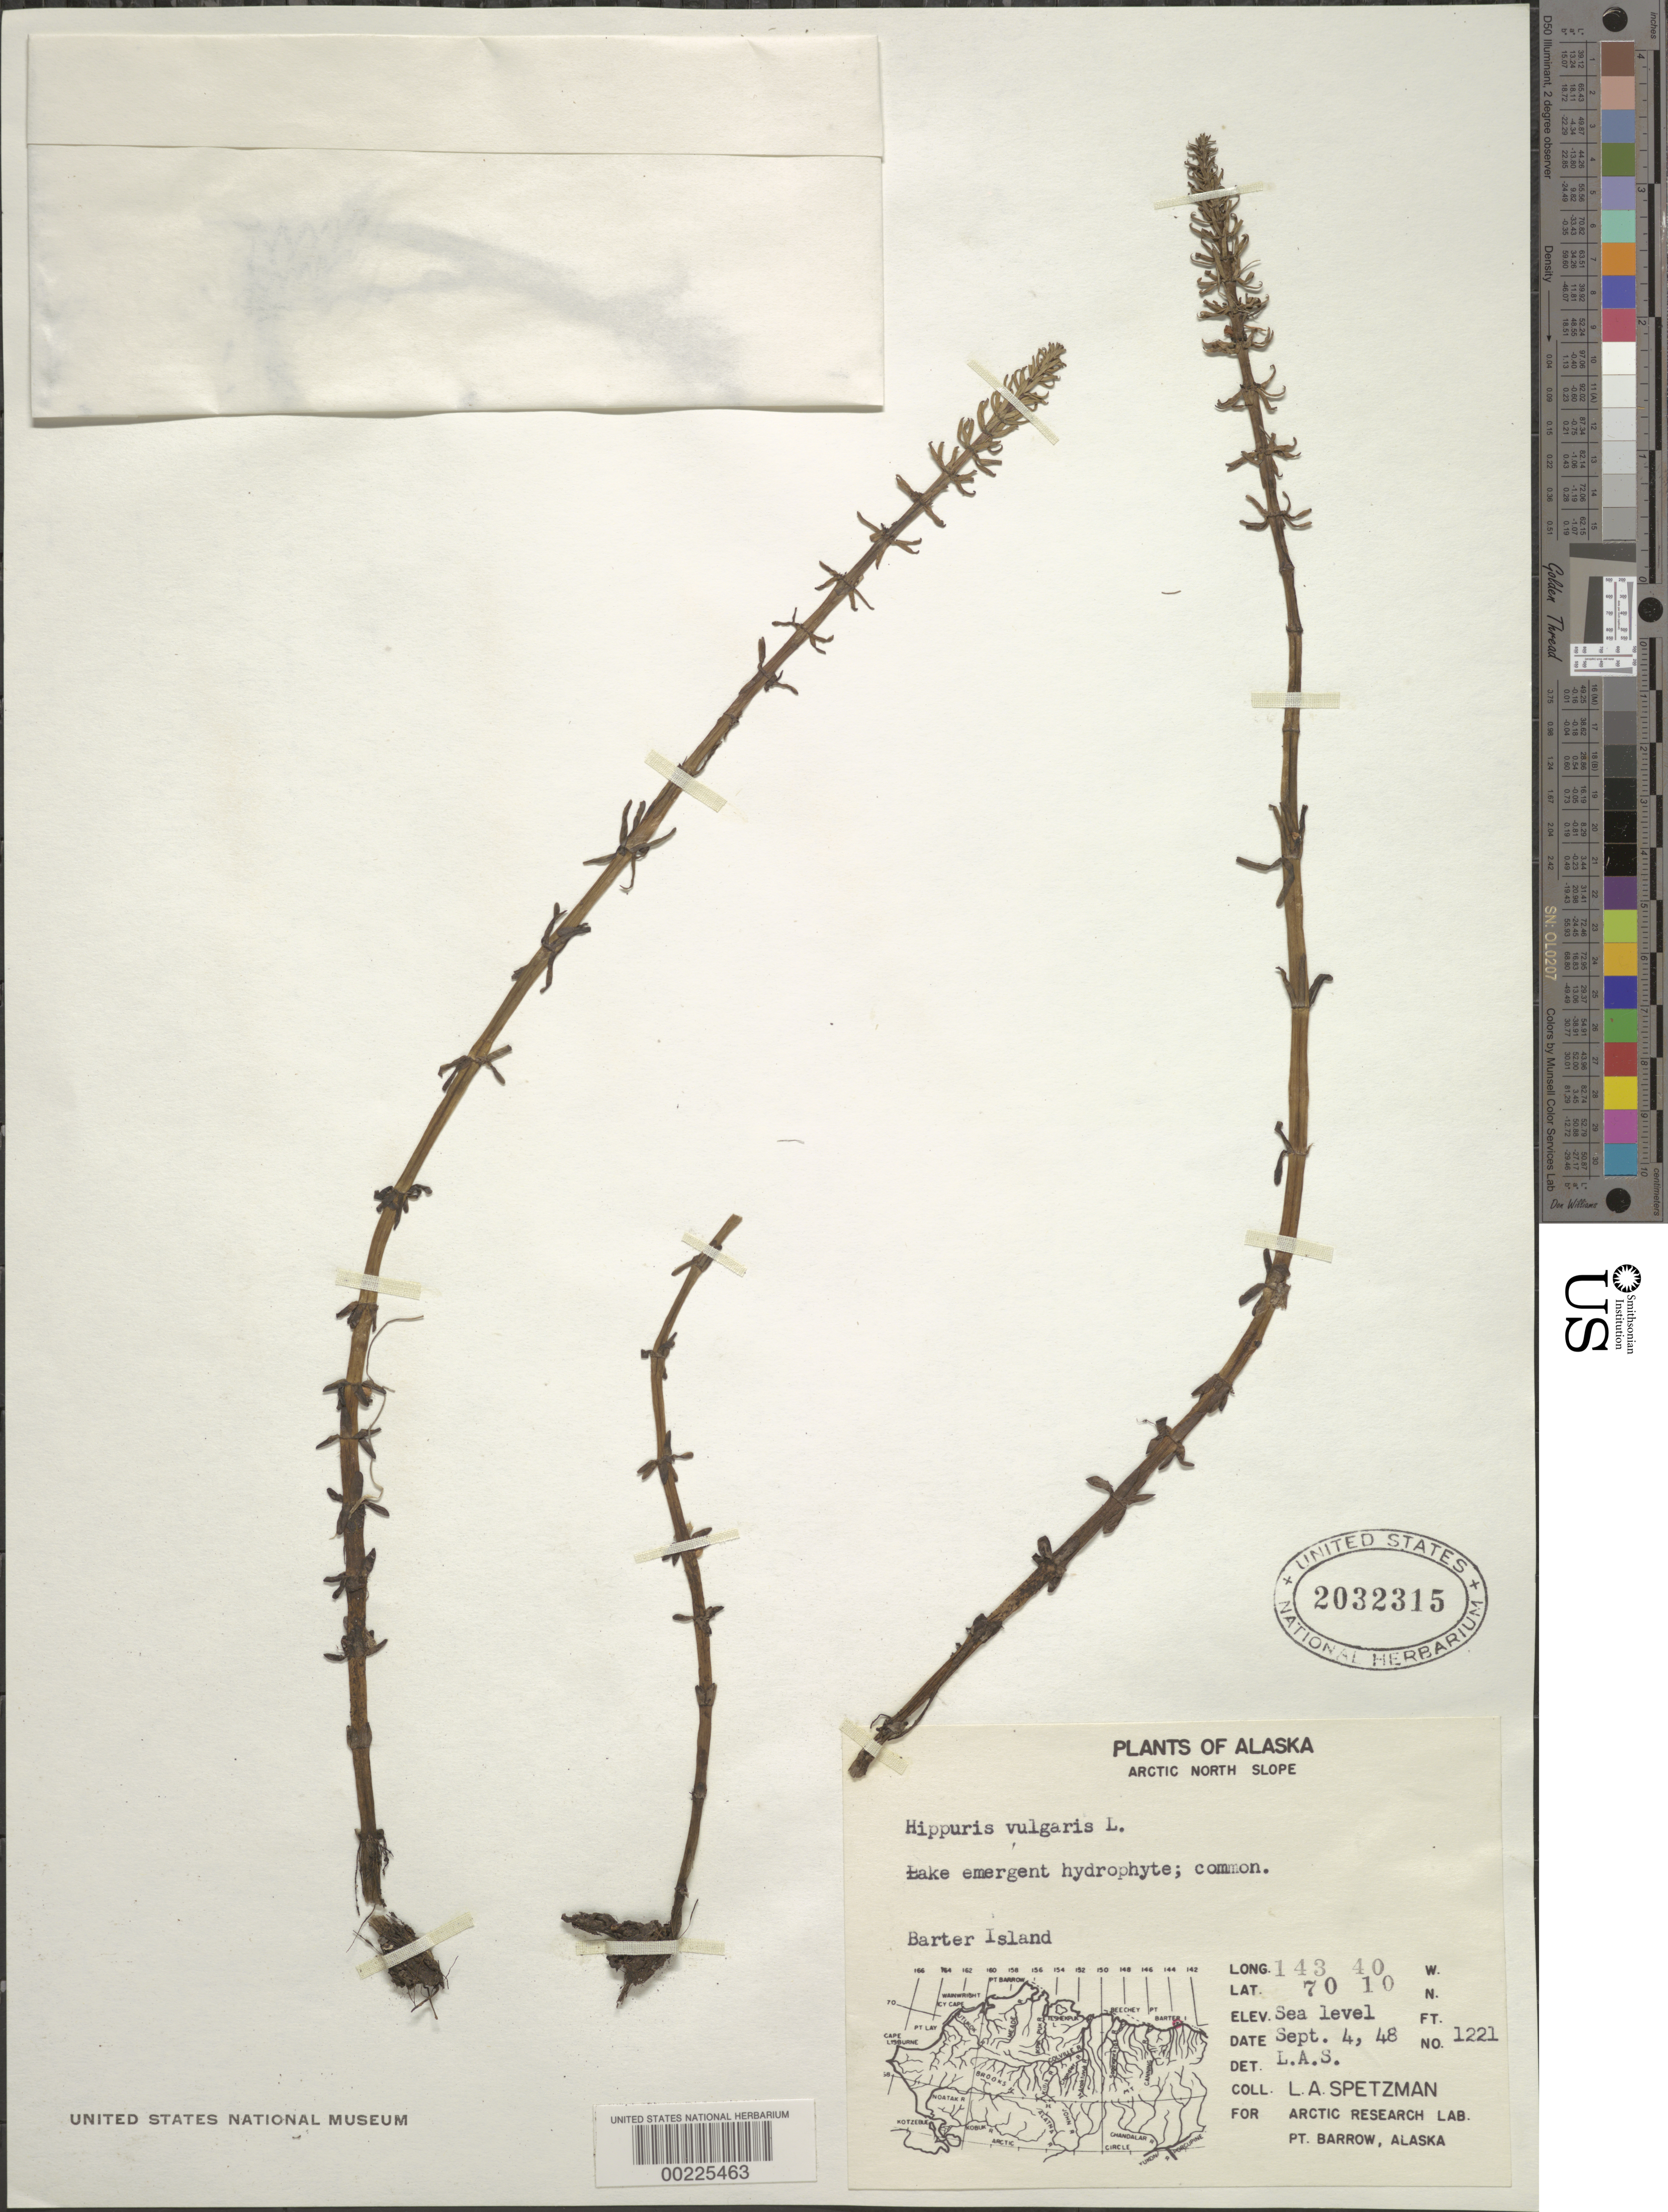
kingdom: Plantae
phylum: Tracheophyta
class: Magnoliopsida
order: Lamiales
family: Plantaginaceae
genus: Hippuris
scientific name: Hippuris vulgaris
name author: L.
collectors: L. Spetzman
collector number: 1221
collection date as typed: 04 Sep 1948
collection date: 1948-09-04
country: United States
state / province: Alaska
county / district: North Slope Borough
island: Barter Island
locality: Barter island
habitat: Lake emergent hydrophyte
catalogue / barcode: US 2032315